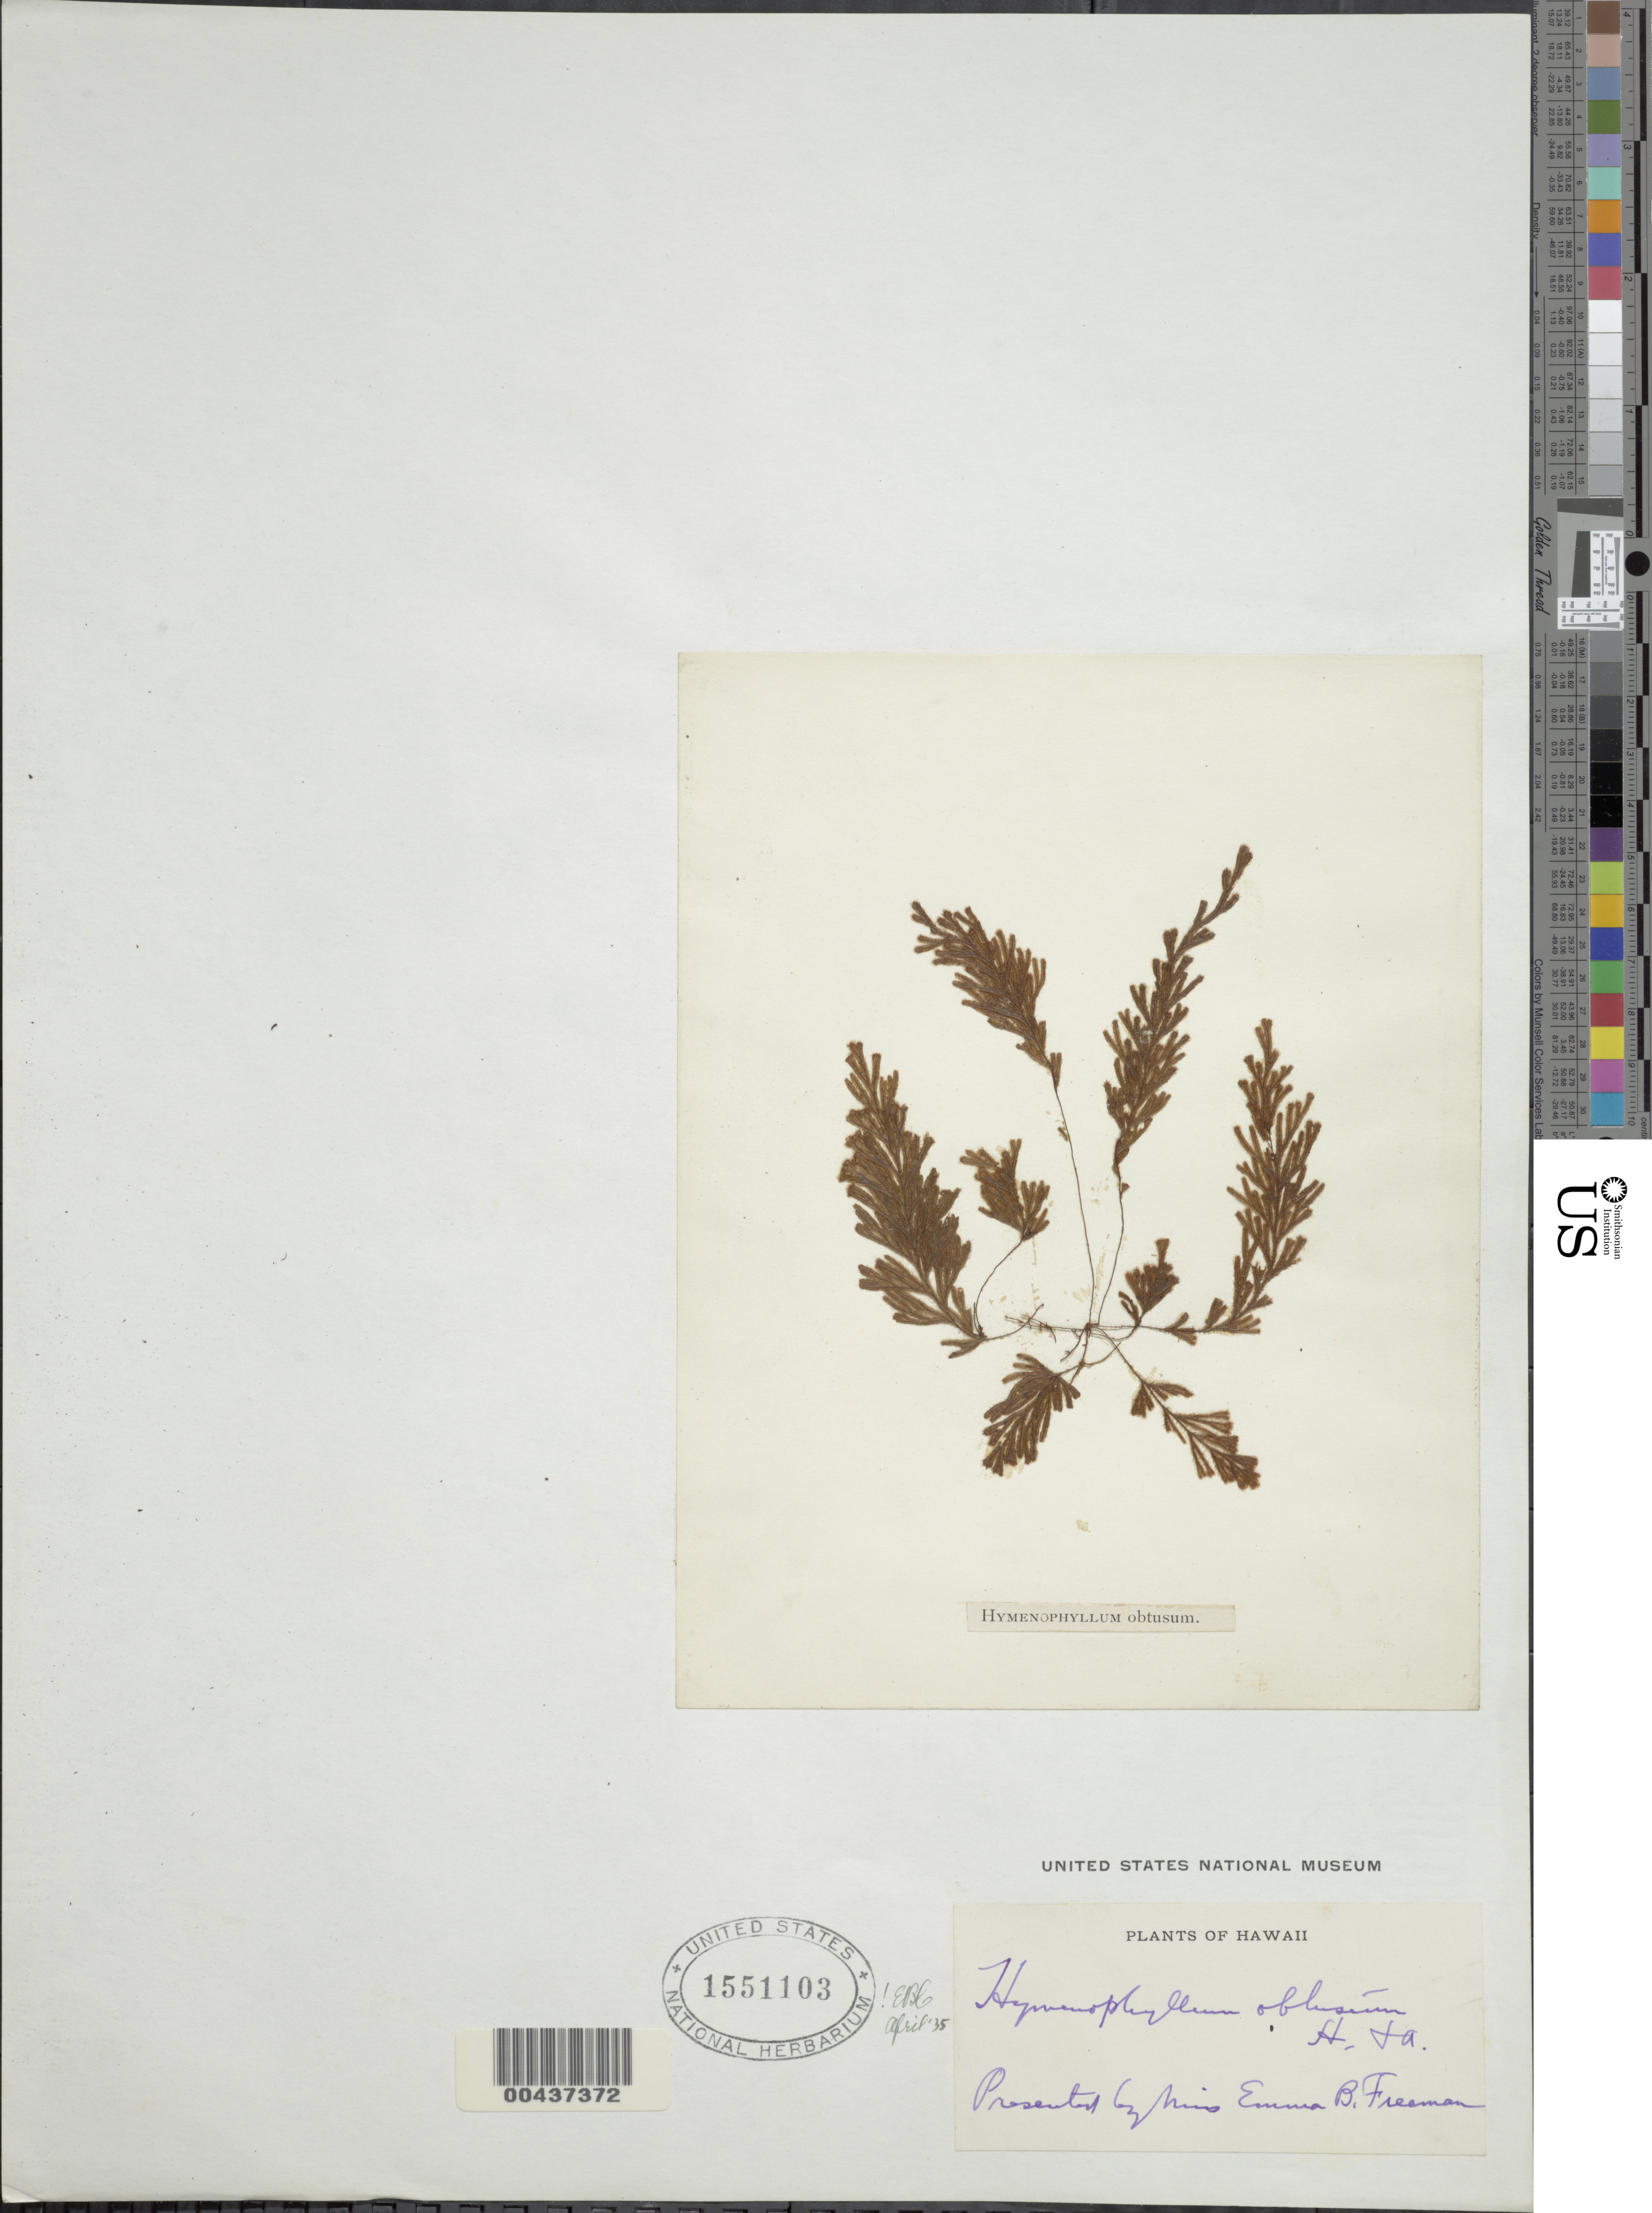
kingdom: Plantae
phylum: Tracheophyta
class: Polypodiopsida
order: Hymenophyllales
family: Hymenophyllaceae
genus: Hymenophyllum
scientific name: Hymenophyllum obtusum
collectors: W. Hillebrand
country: United States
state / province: Hawaii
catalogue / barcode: US 1551103